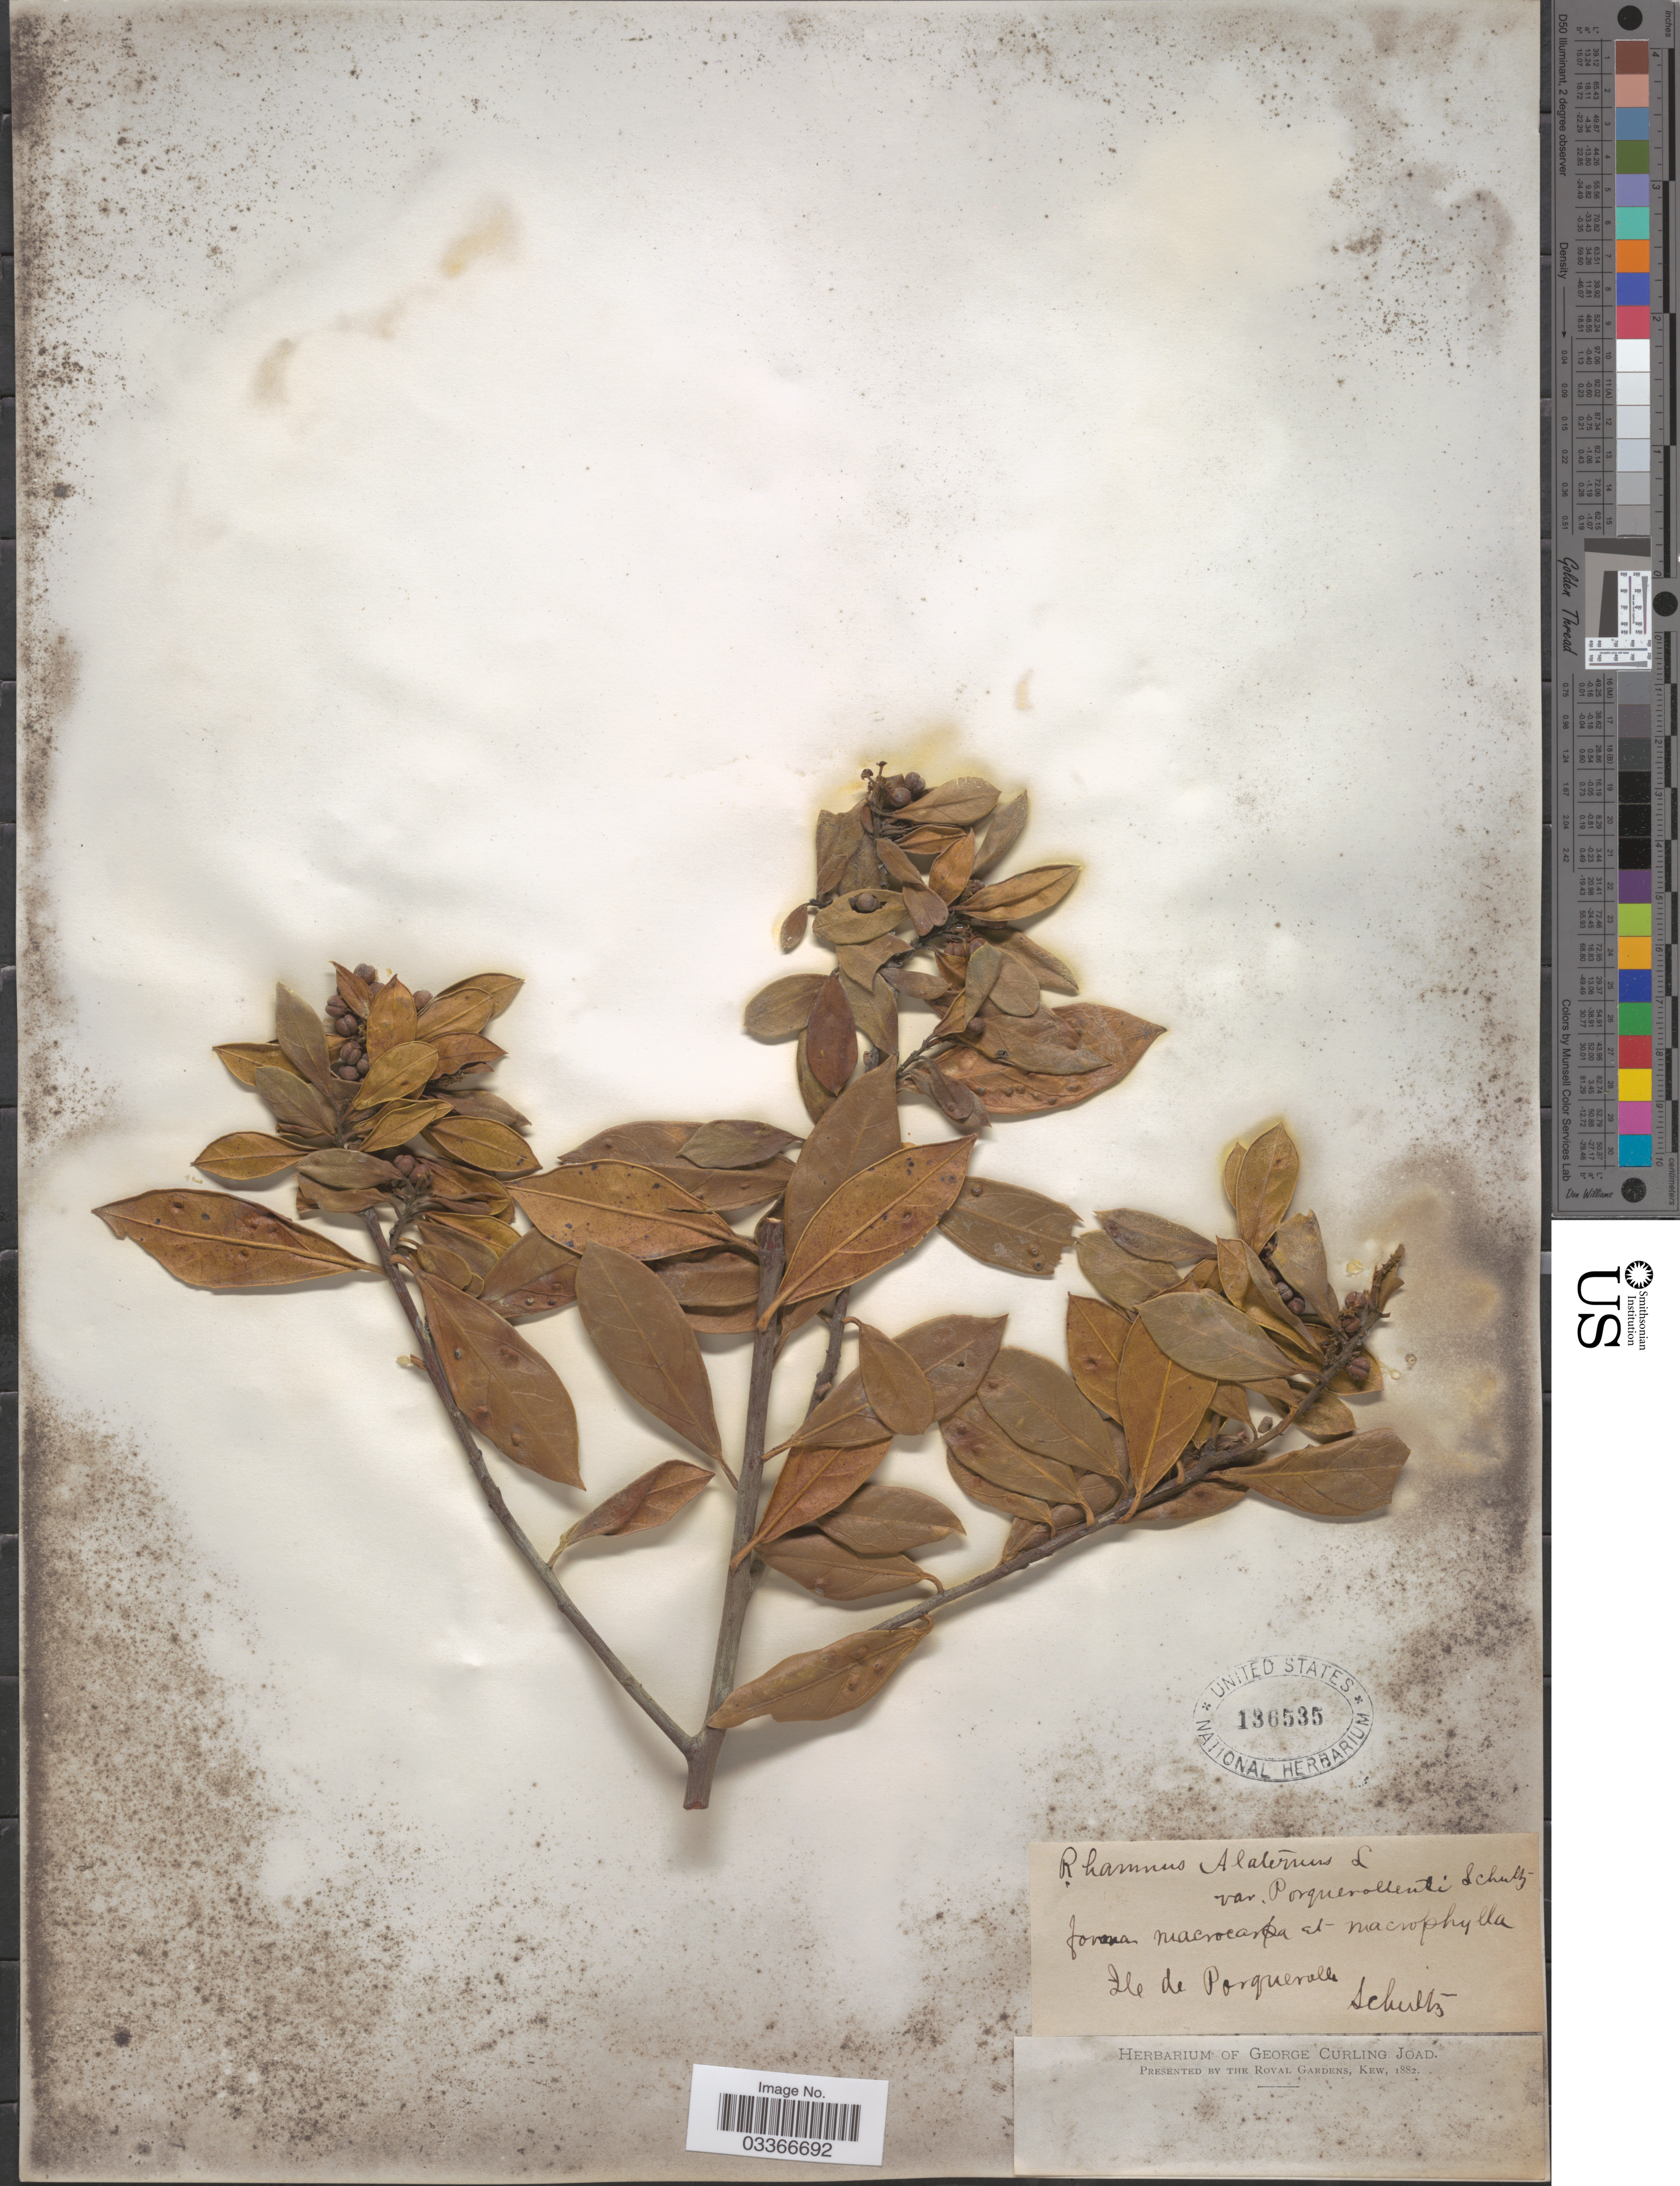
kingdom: Plantae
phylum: Tracheophyta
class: Magnoliopsida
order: Rosales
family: Rhamnaceae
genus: Rhamnus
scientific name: Rhamnus alaternus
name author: L.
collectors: -. Schultz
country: France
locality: Ile de Porquerolle.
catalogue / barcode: US 136535